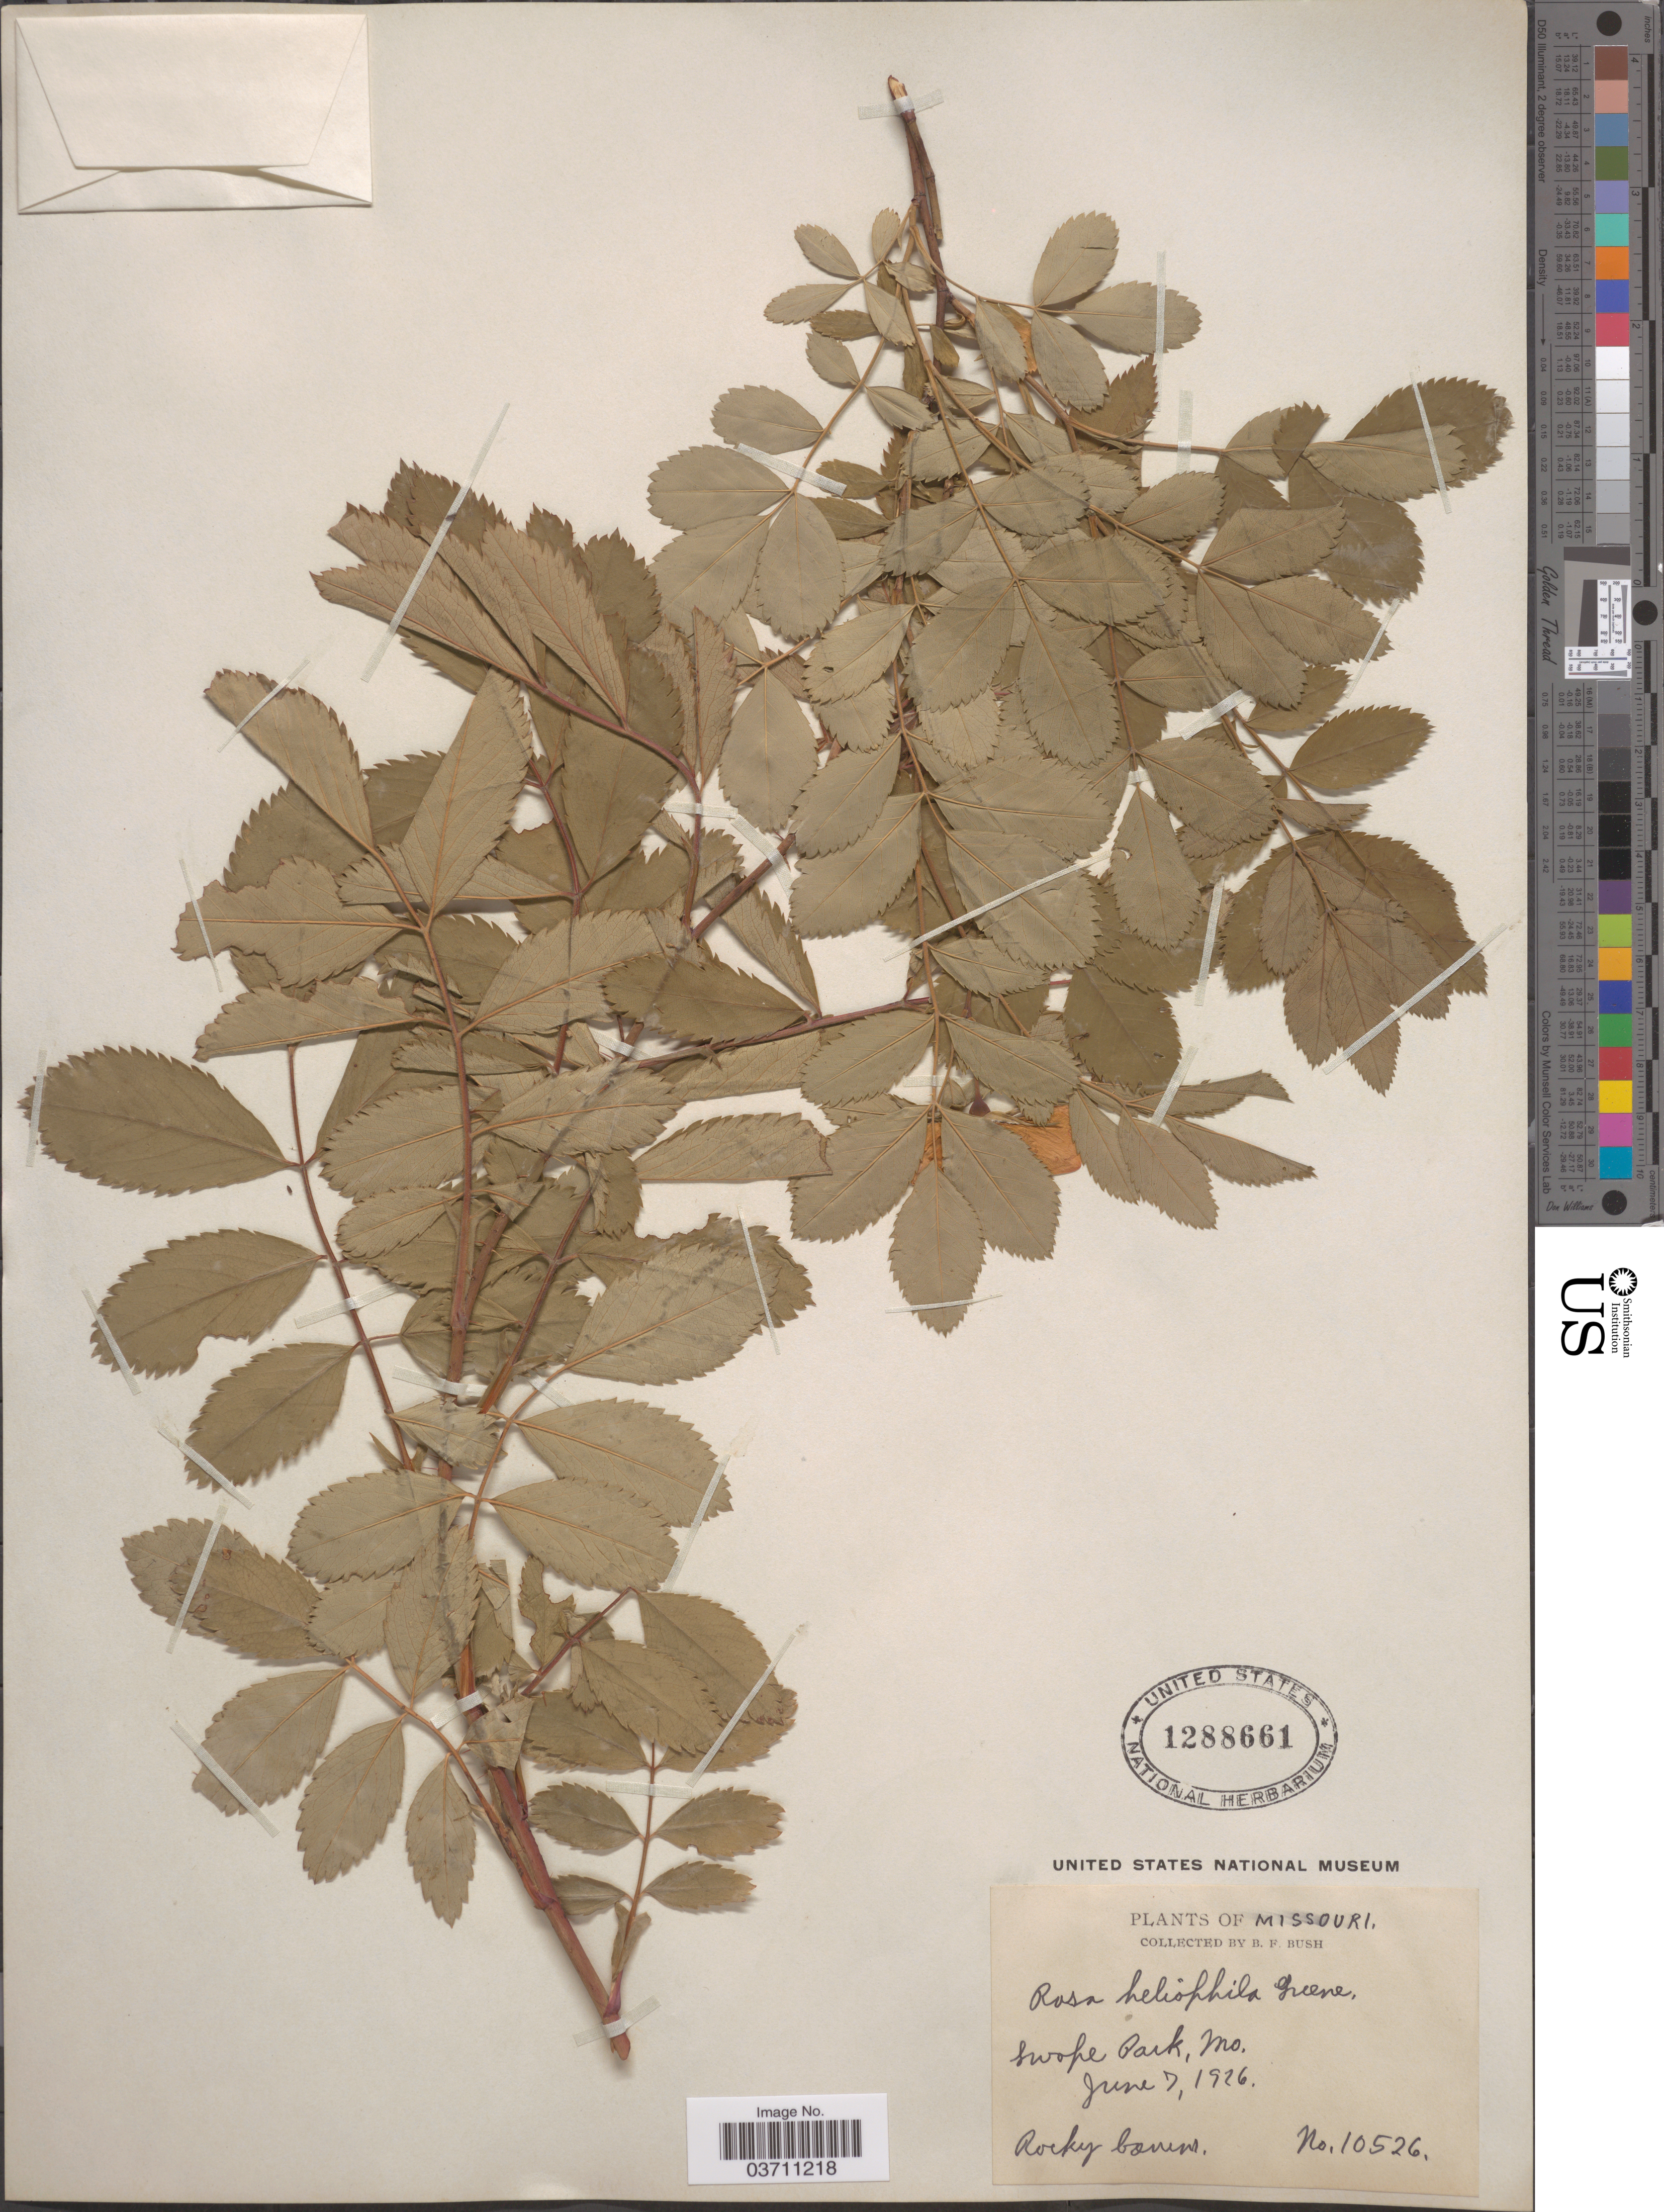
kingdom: Plantae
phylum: Tracheophyta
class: Magnoliopsida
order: Rosales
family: Rosaceae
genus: Rosa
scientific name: Rosa heliophila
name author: Greene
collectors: B. F. Bush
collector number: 10526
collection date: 1926-06-07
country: United States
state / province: Missouri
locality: Swope Park.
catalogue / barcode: US 1288661